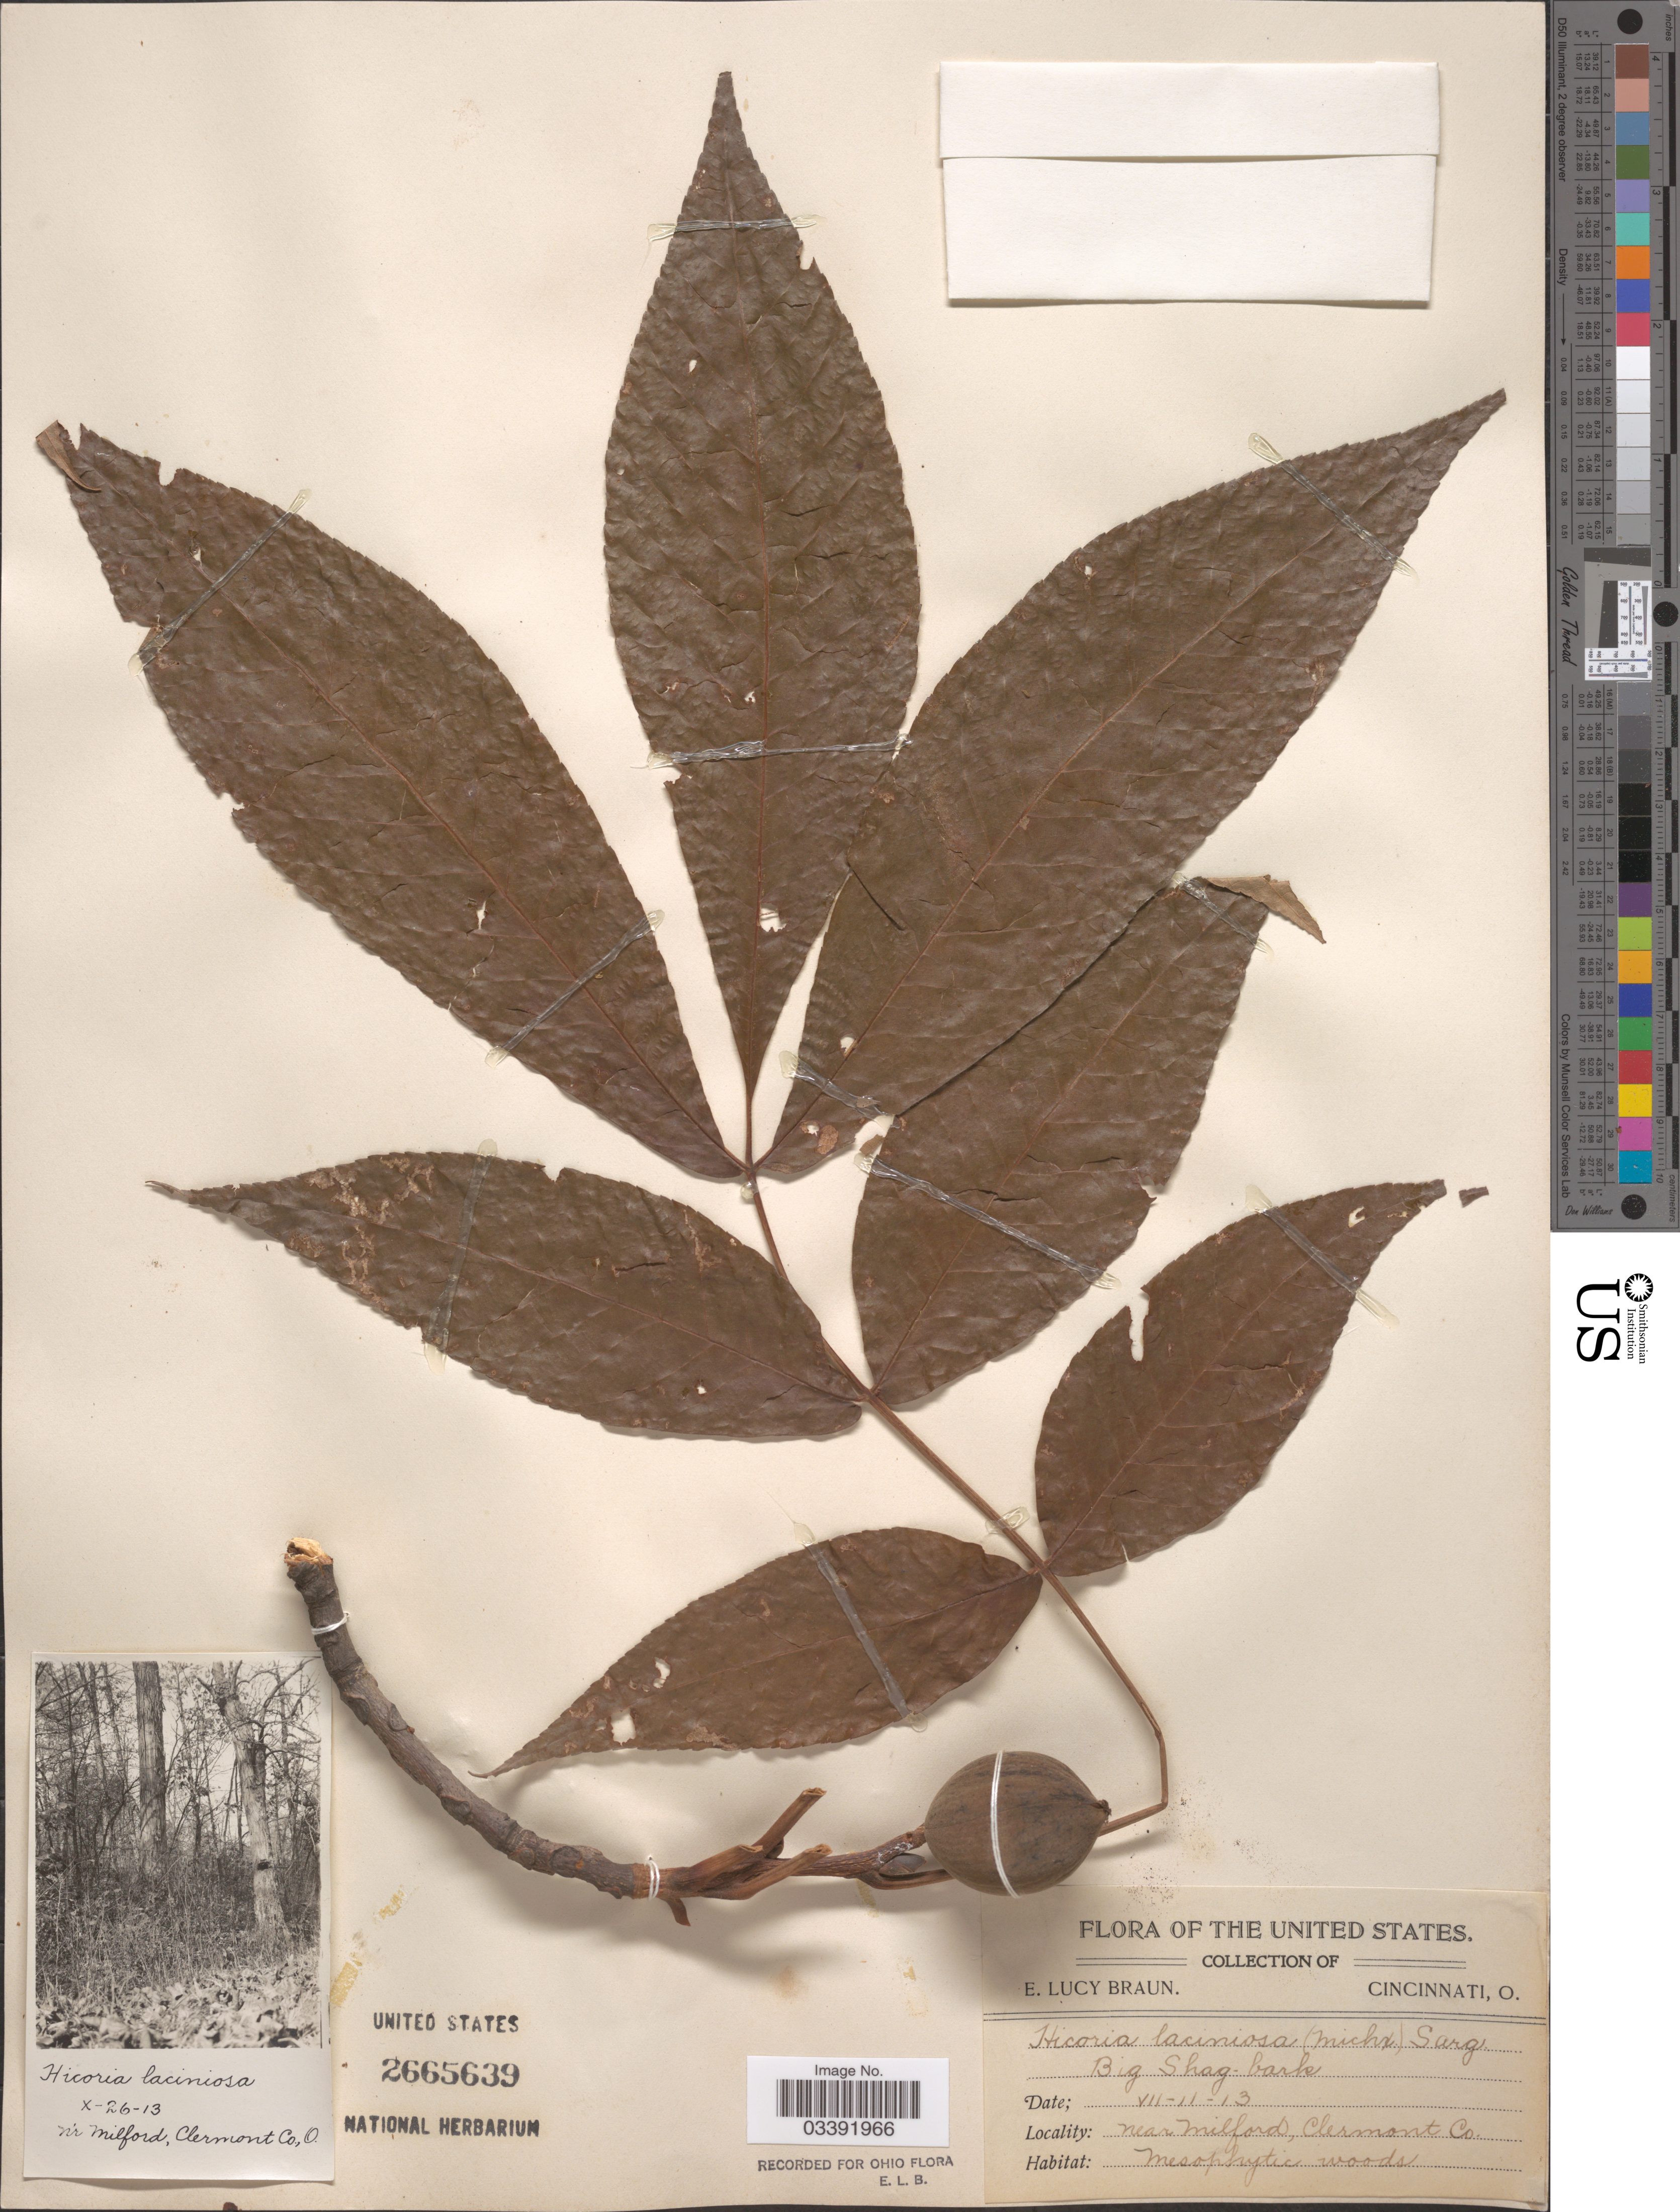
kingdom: Plantae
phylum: Tracheophyta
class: Magnoliopsida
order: Fagales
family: Juglandaceae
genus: Carya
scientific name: Carya laciniosa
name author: (F. Michx.) G. Don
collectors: E. L. Braun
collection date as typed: Transcribed d/m/y: 11/7/13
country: United States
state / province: Ohio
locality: Near Milford, Clermont Co.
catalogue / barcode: US 2665639